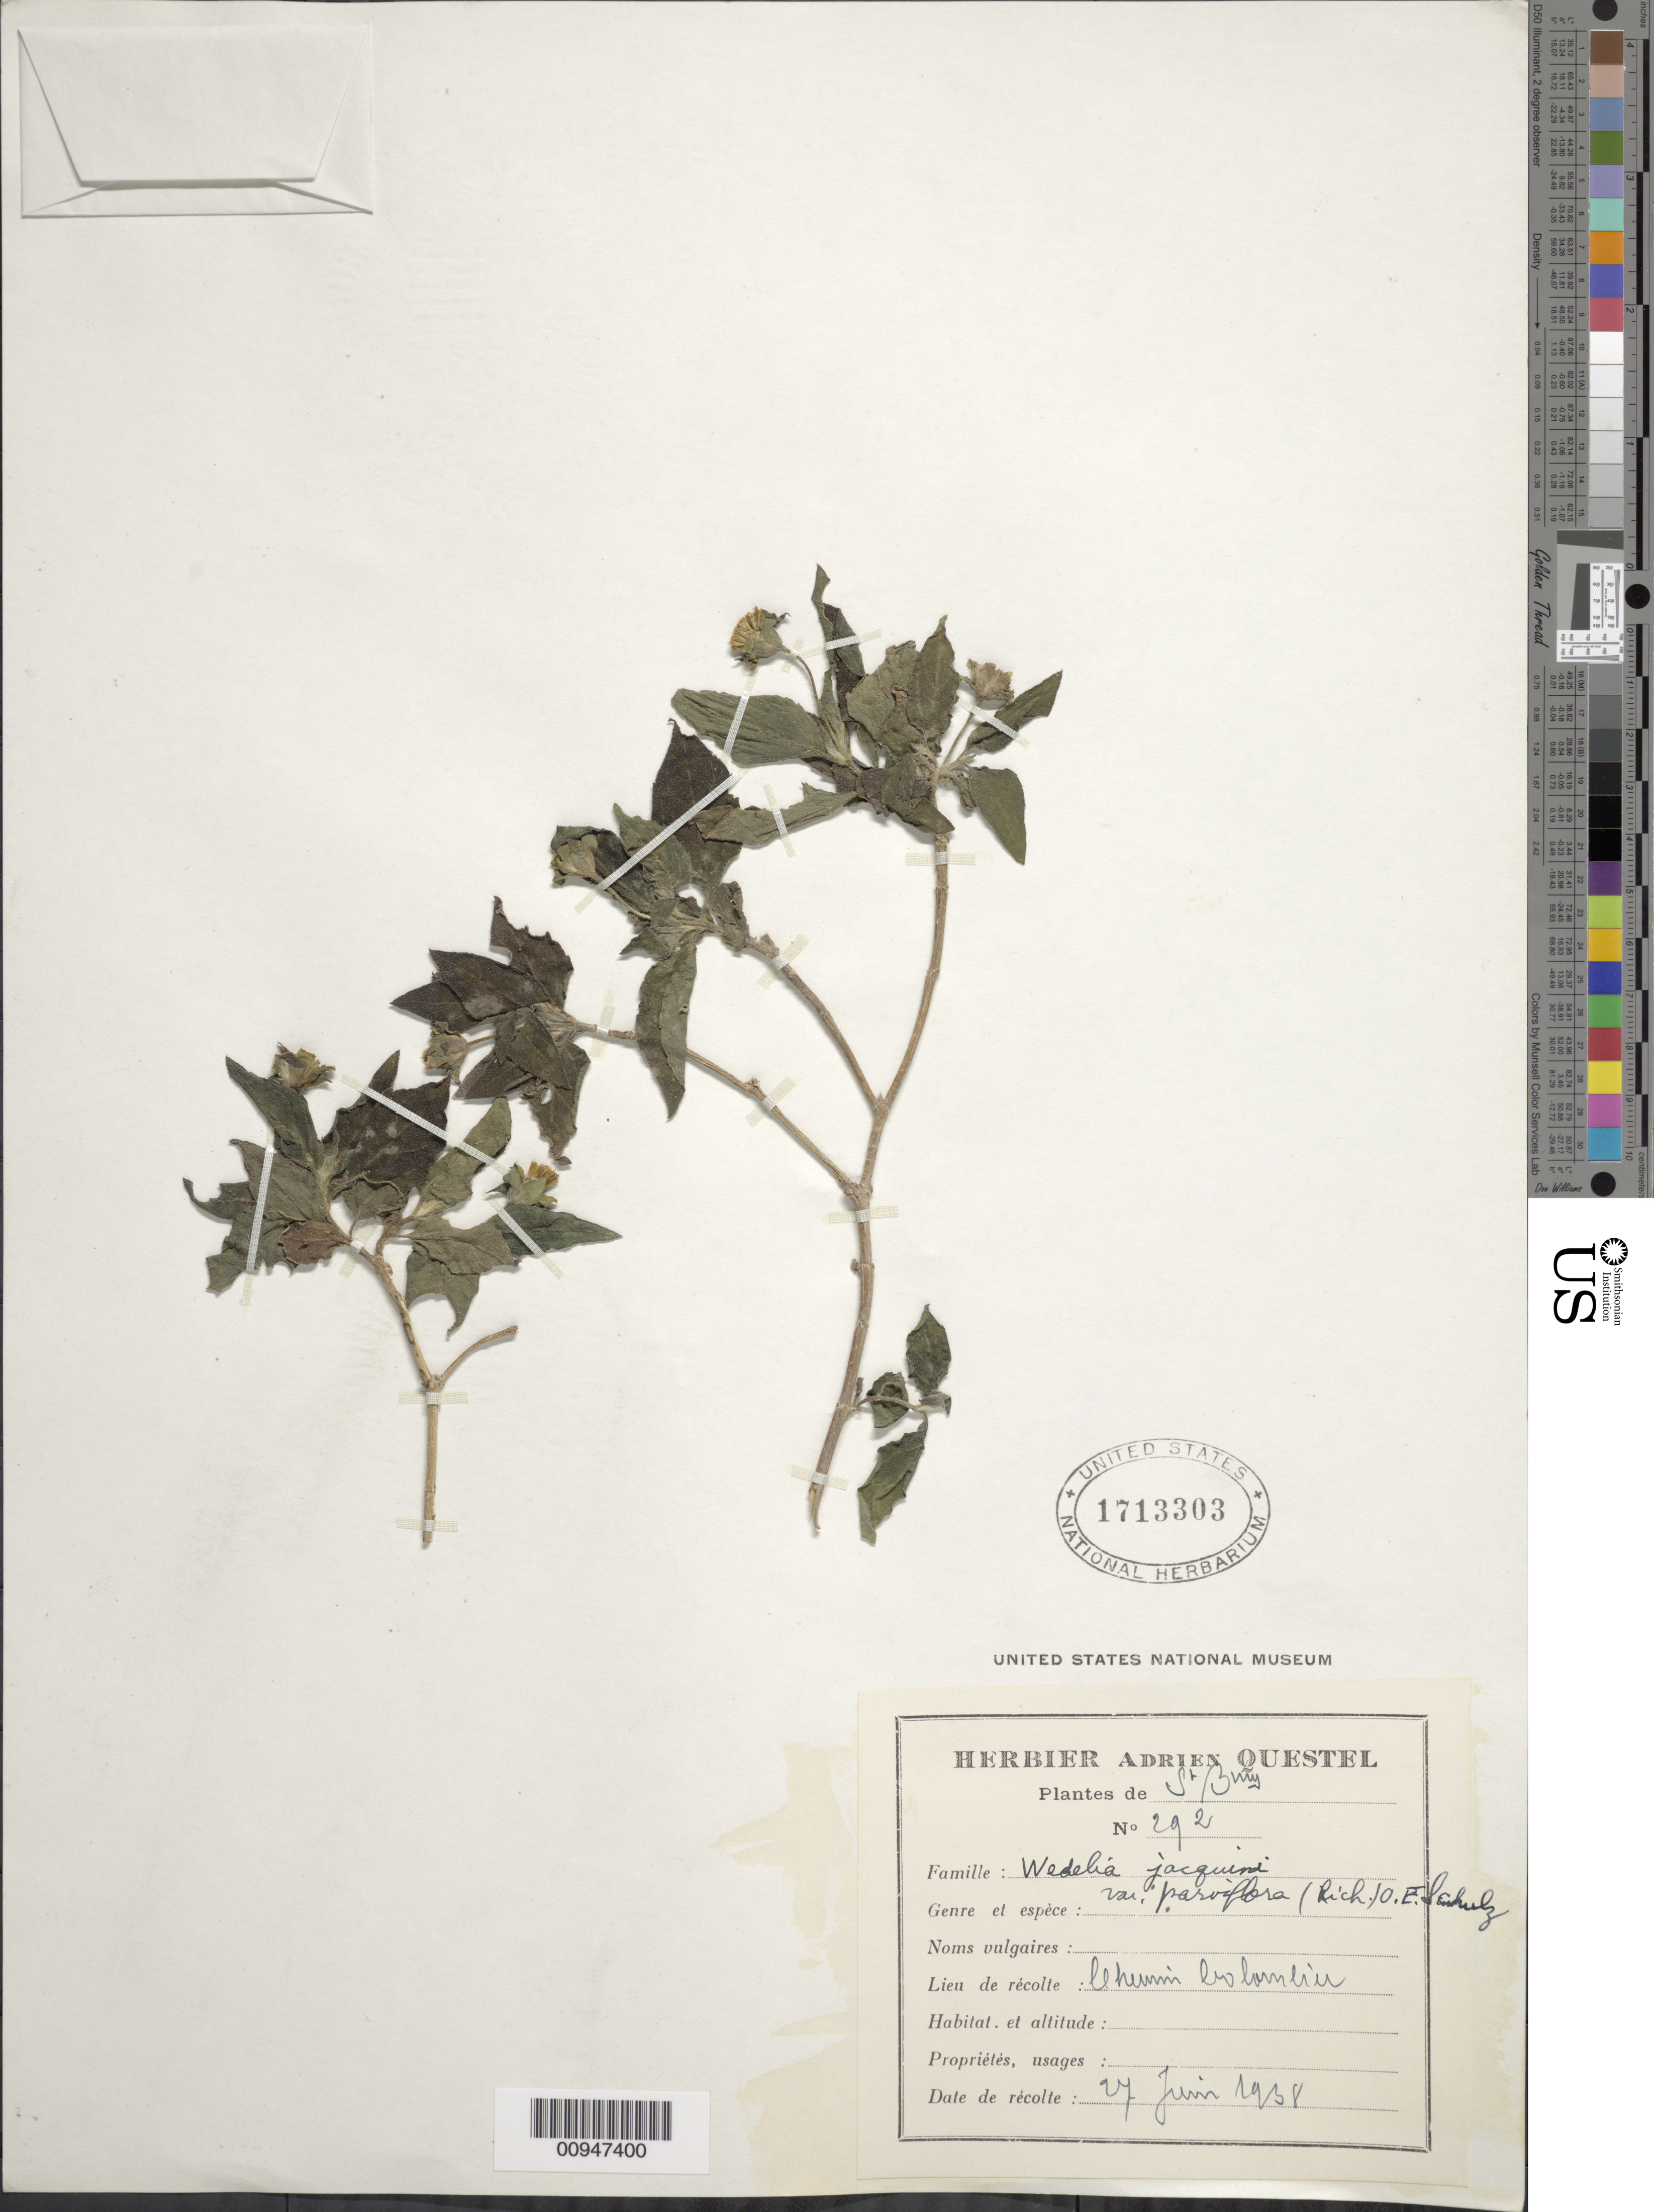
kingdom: Plantae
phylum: Tracheophyta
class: Magnoliopsida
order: Asterales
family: Asteraceae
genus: Wedelia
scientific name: Wedelia calycina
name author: Rich.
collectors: A. Questel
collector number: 292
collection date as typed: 27 Jun 1938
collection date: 1938-06-27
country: Saint Barthélemy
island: St. Barthélemy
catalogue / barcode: US 1713303